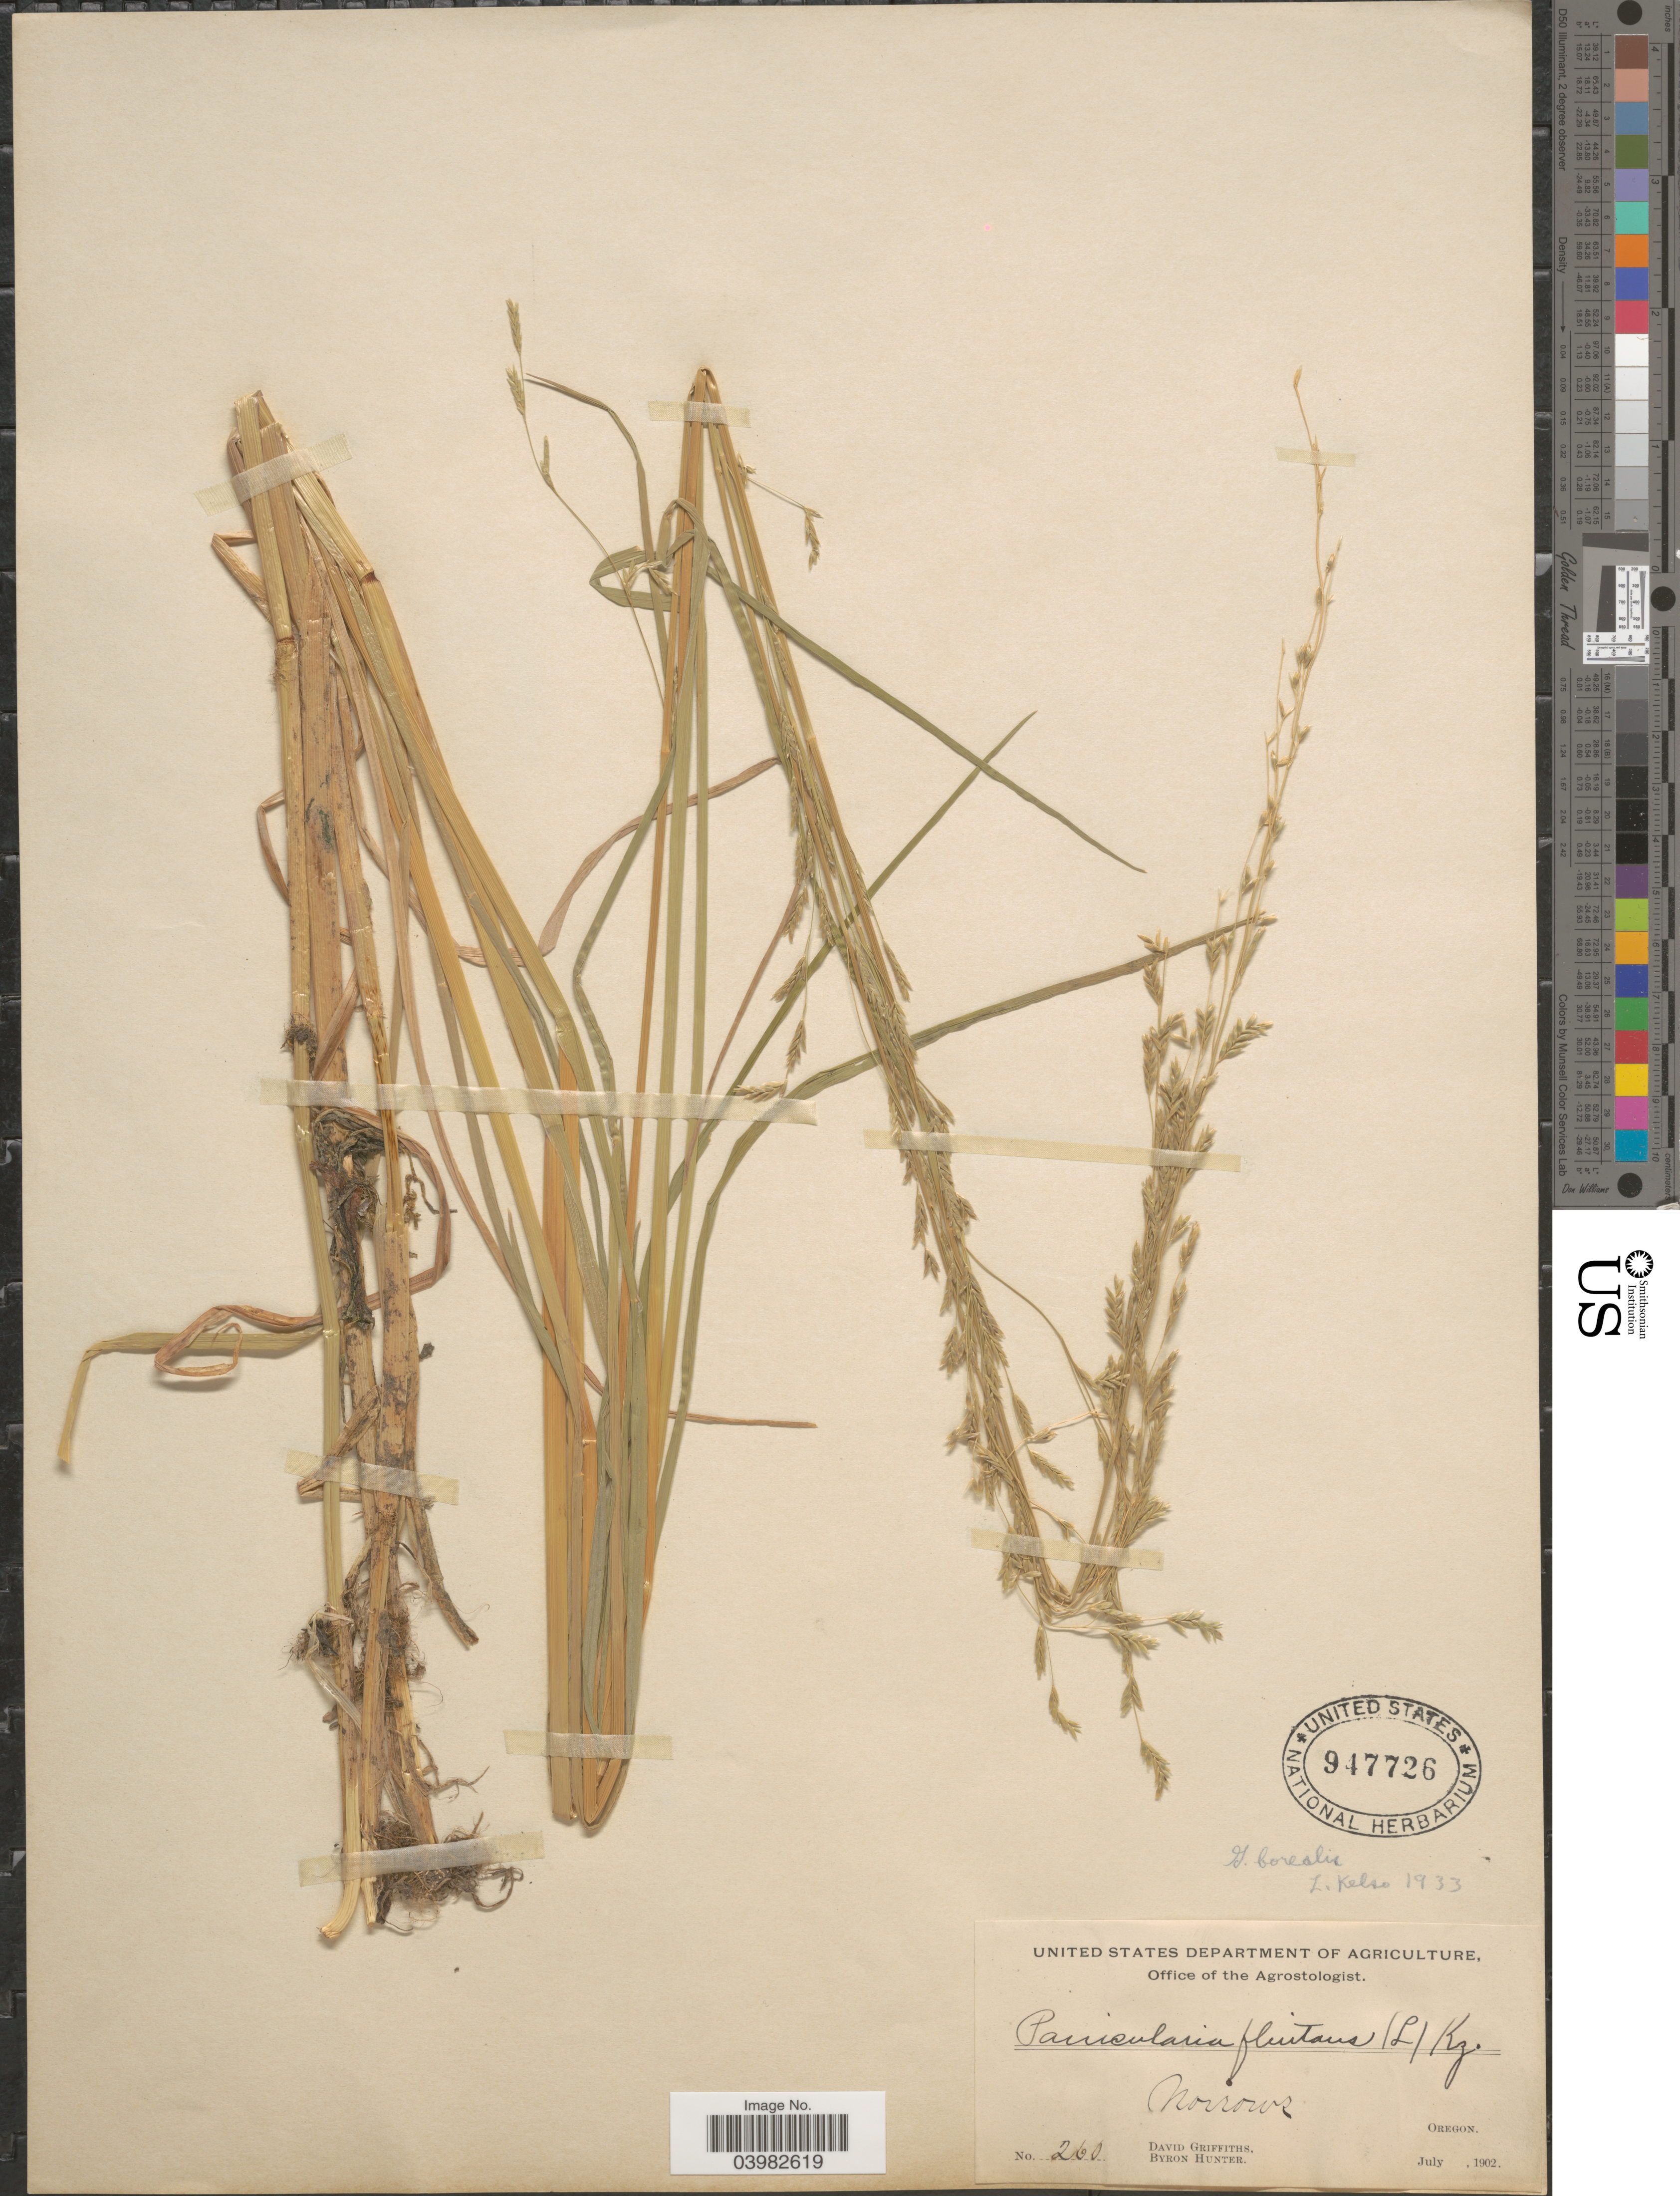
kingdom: Plantae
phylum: Tracheophyta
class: Liliopsida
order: Poales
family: Poaceae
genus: Glyceria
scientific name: Glyceria borealis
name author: (Nash) Batchelder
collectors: D. Griffiths & B. Hunter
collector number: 260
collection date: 1902-07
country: United States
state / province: Oregon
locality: Narrows.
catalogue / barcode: US 947726